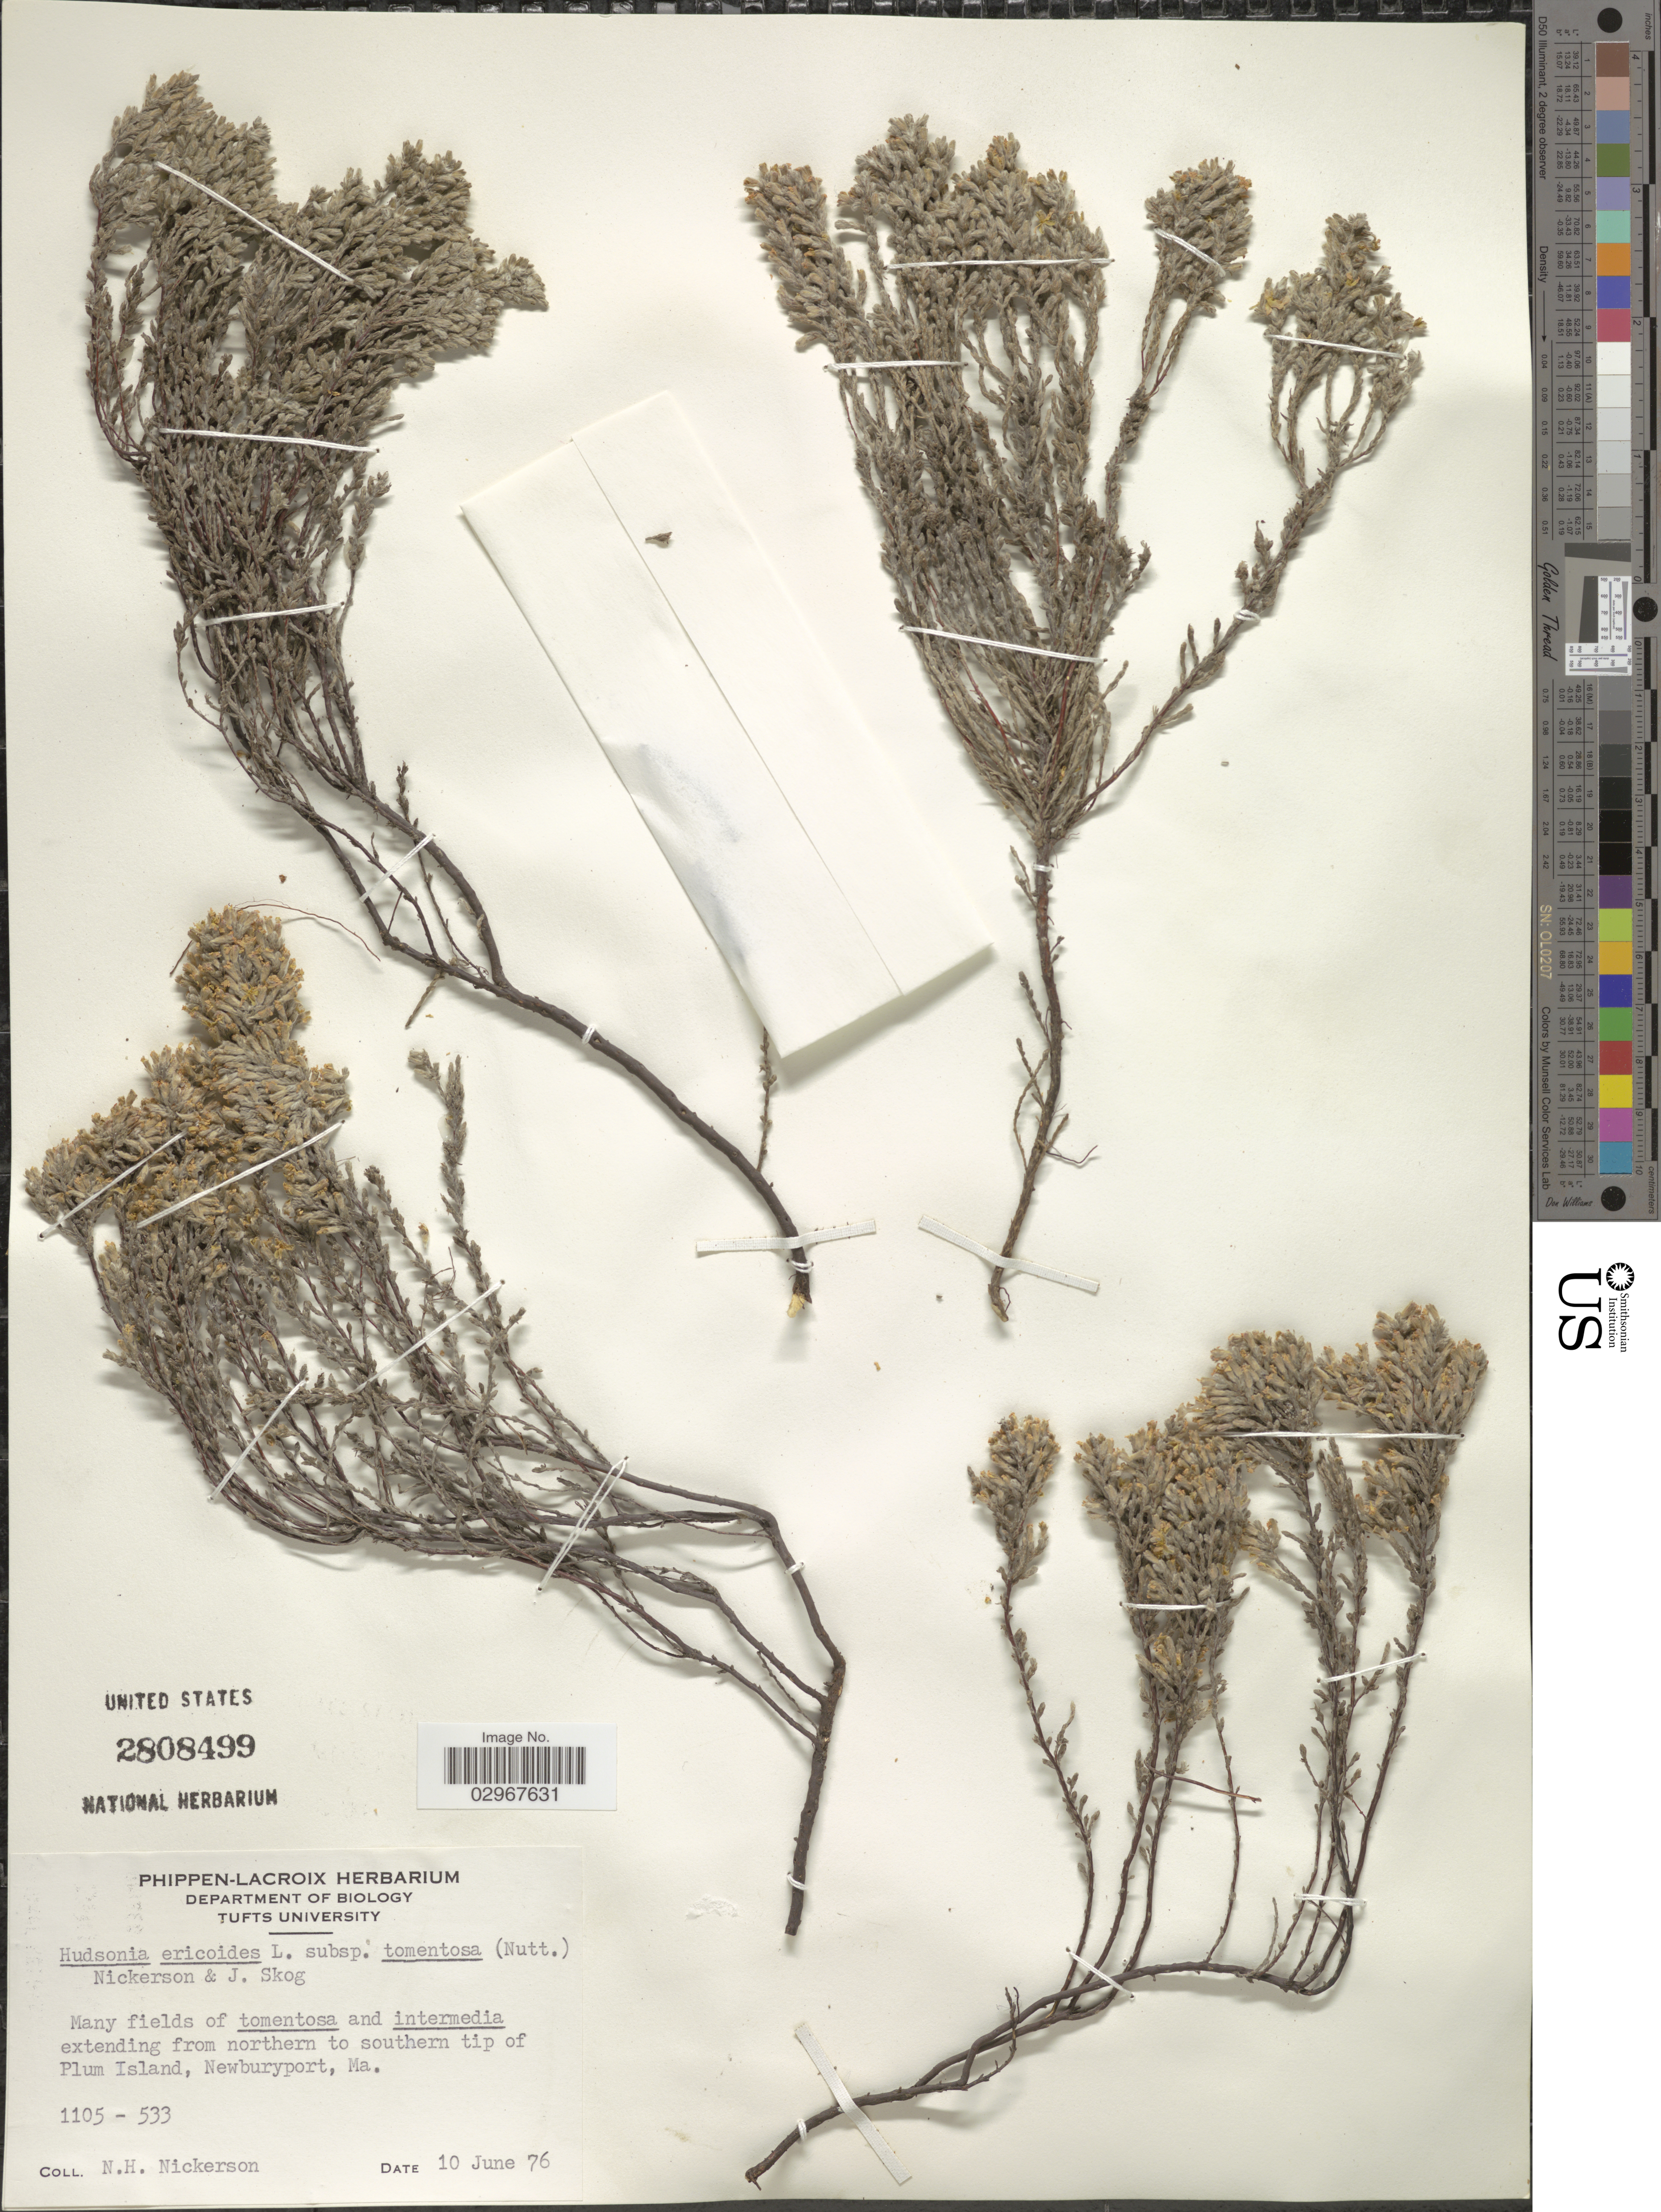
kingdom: Plantae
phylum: Tracheophyta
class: Magnoliopsida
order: Malvales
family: Cistaceae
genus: Hudsonia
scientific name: Hudsonia tomentosa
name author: Nutt.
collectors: N. Nickerson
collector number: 1105-533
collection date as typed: Transcribed d/m/y: 10/6/76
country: United States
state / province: Massachusetts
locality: From northern to southern tip of Plum Island, Newburyport, Ma.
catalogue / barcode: US 2808499